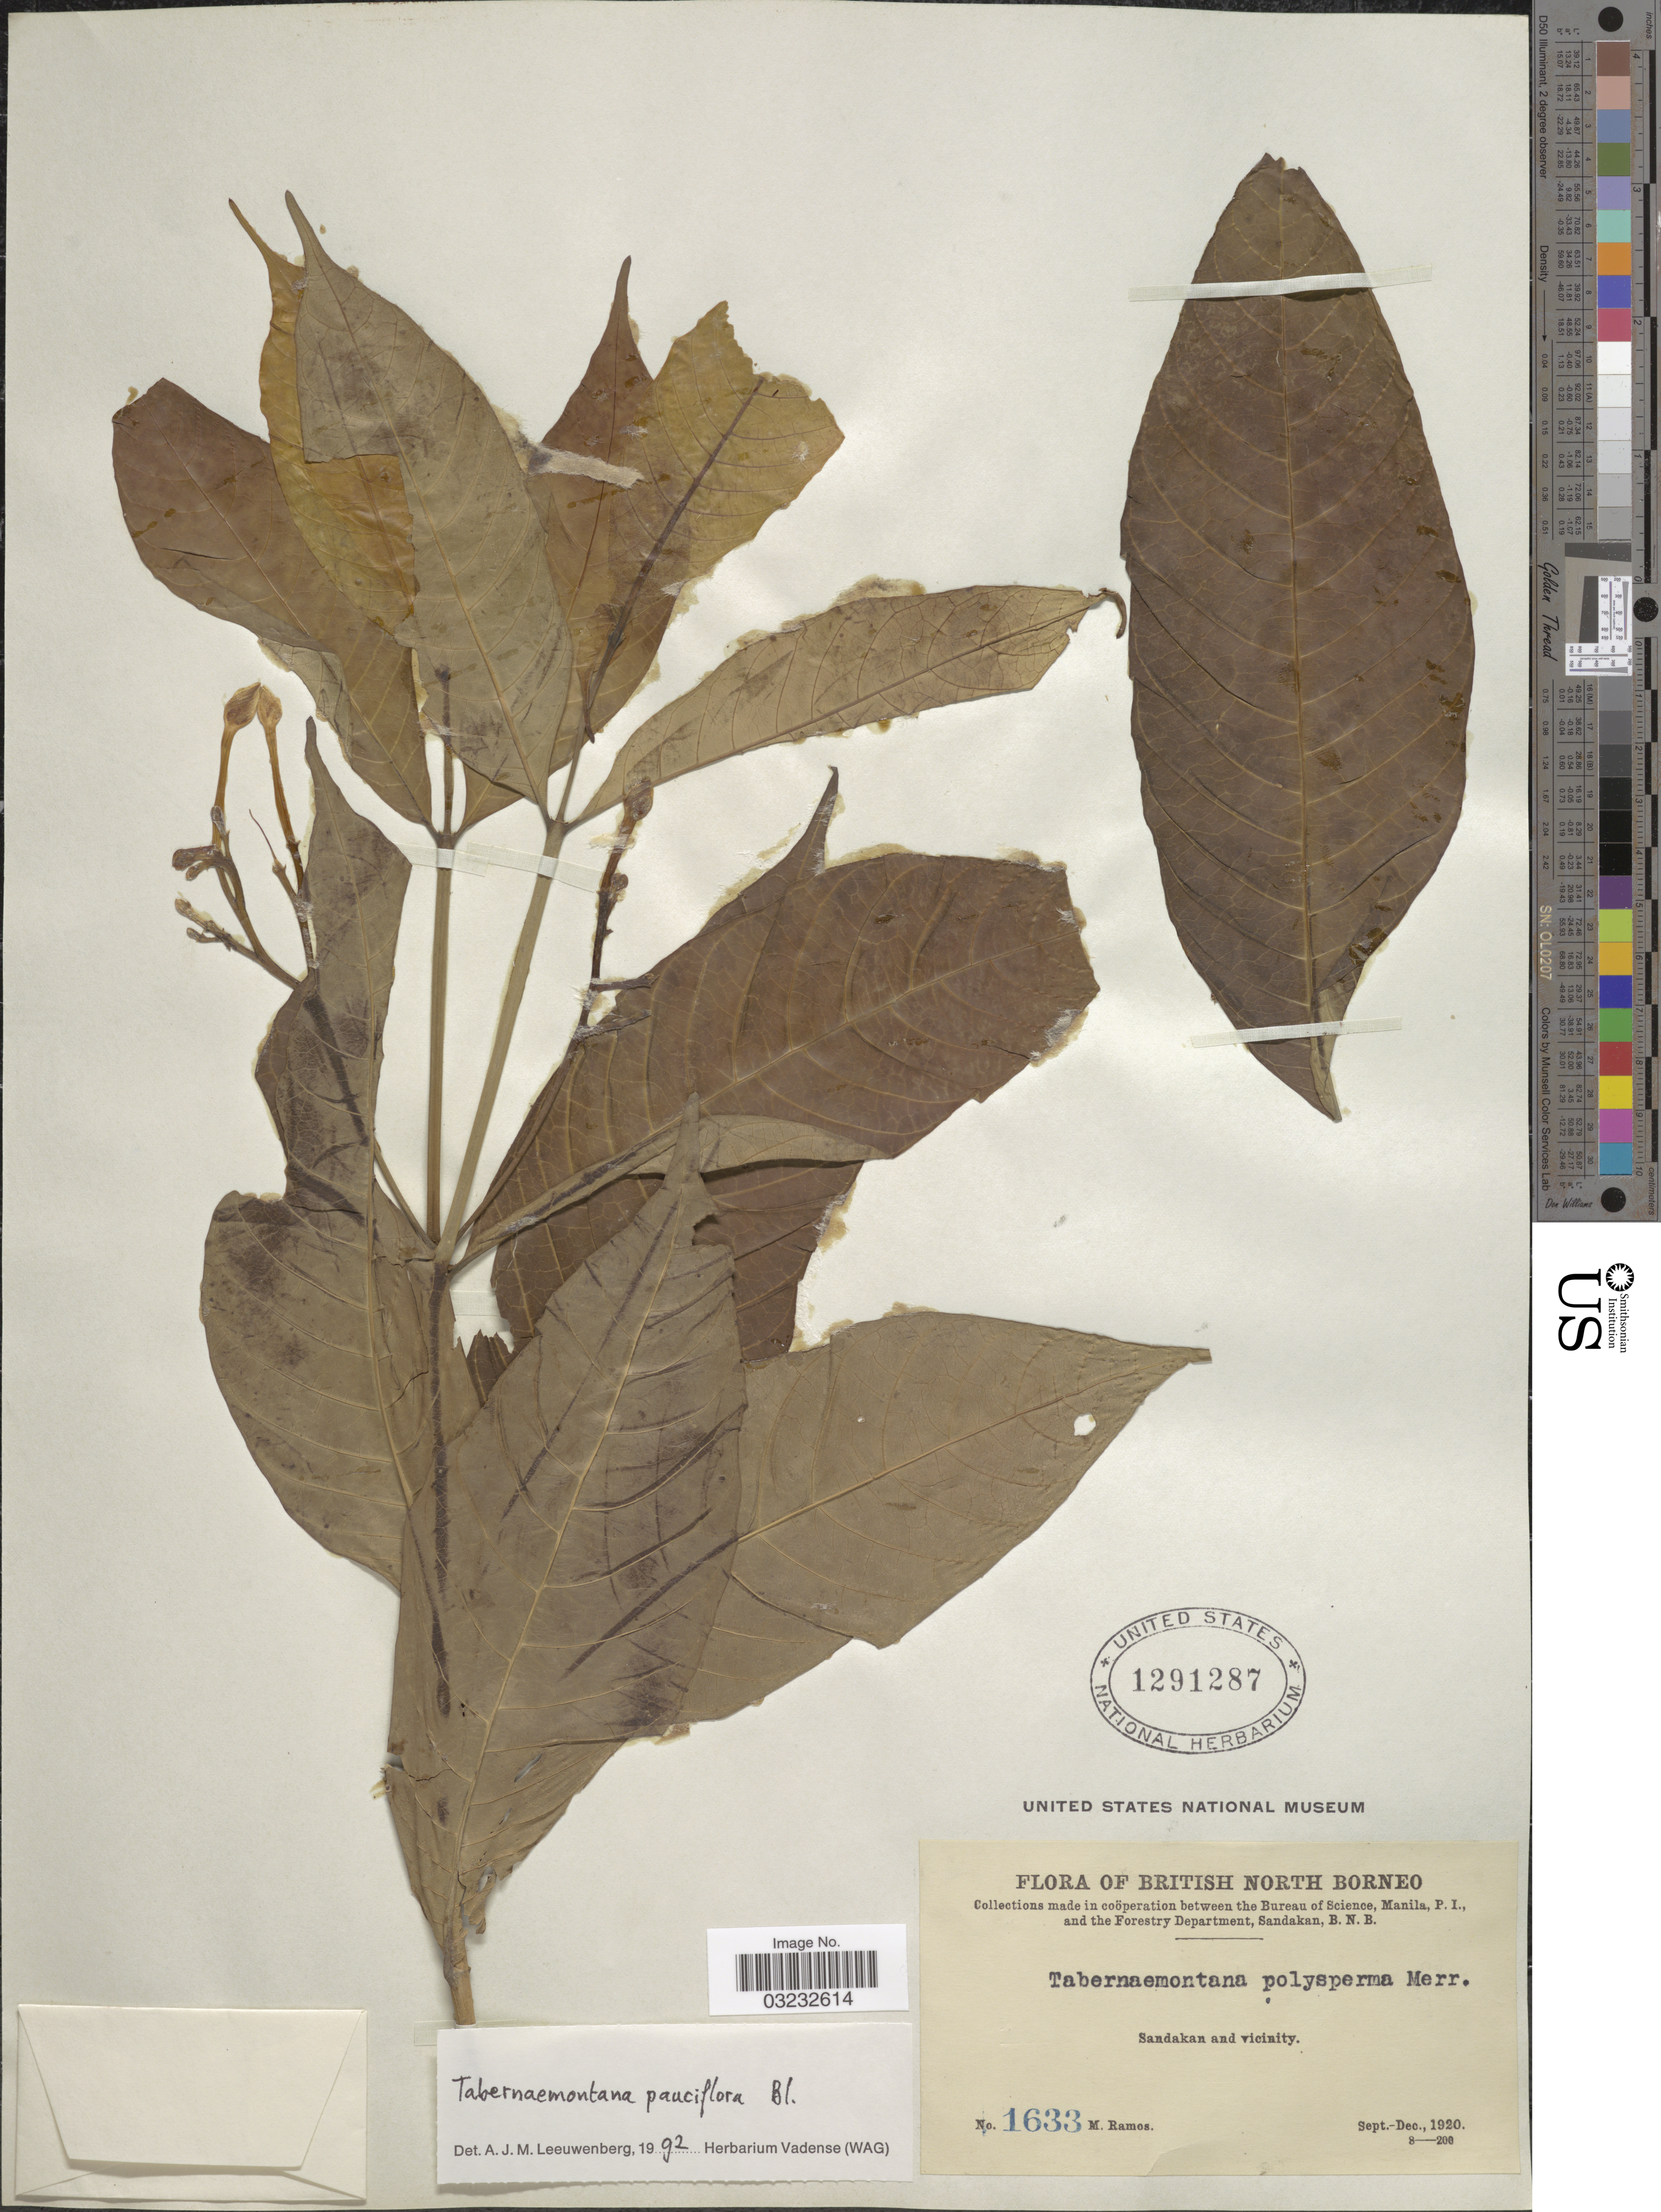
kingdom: Plantae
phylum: Tracheophyta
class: Magnoliopsida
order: Gentianales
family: Apocynaceae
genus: Tabernaemontana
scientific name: Tabernaemontana pauciflora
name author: Blume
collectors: M. Ramos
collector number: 1633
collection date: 1920-09/1920-12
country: Malaysia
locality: British North Borneo, Sandakan and vicinity.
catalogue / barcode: US 1291287